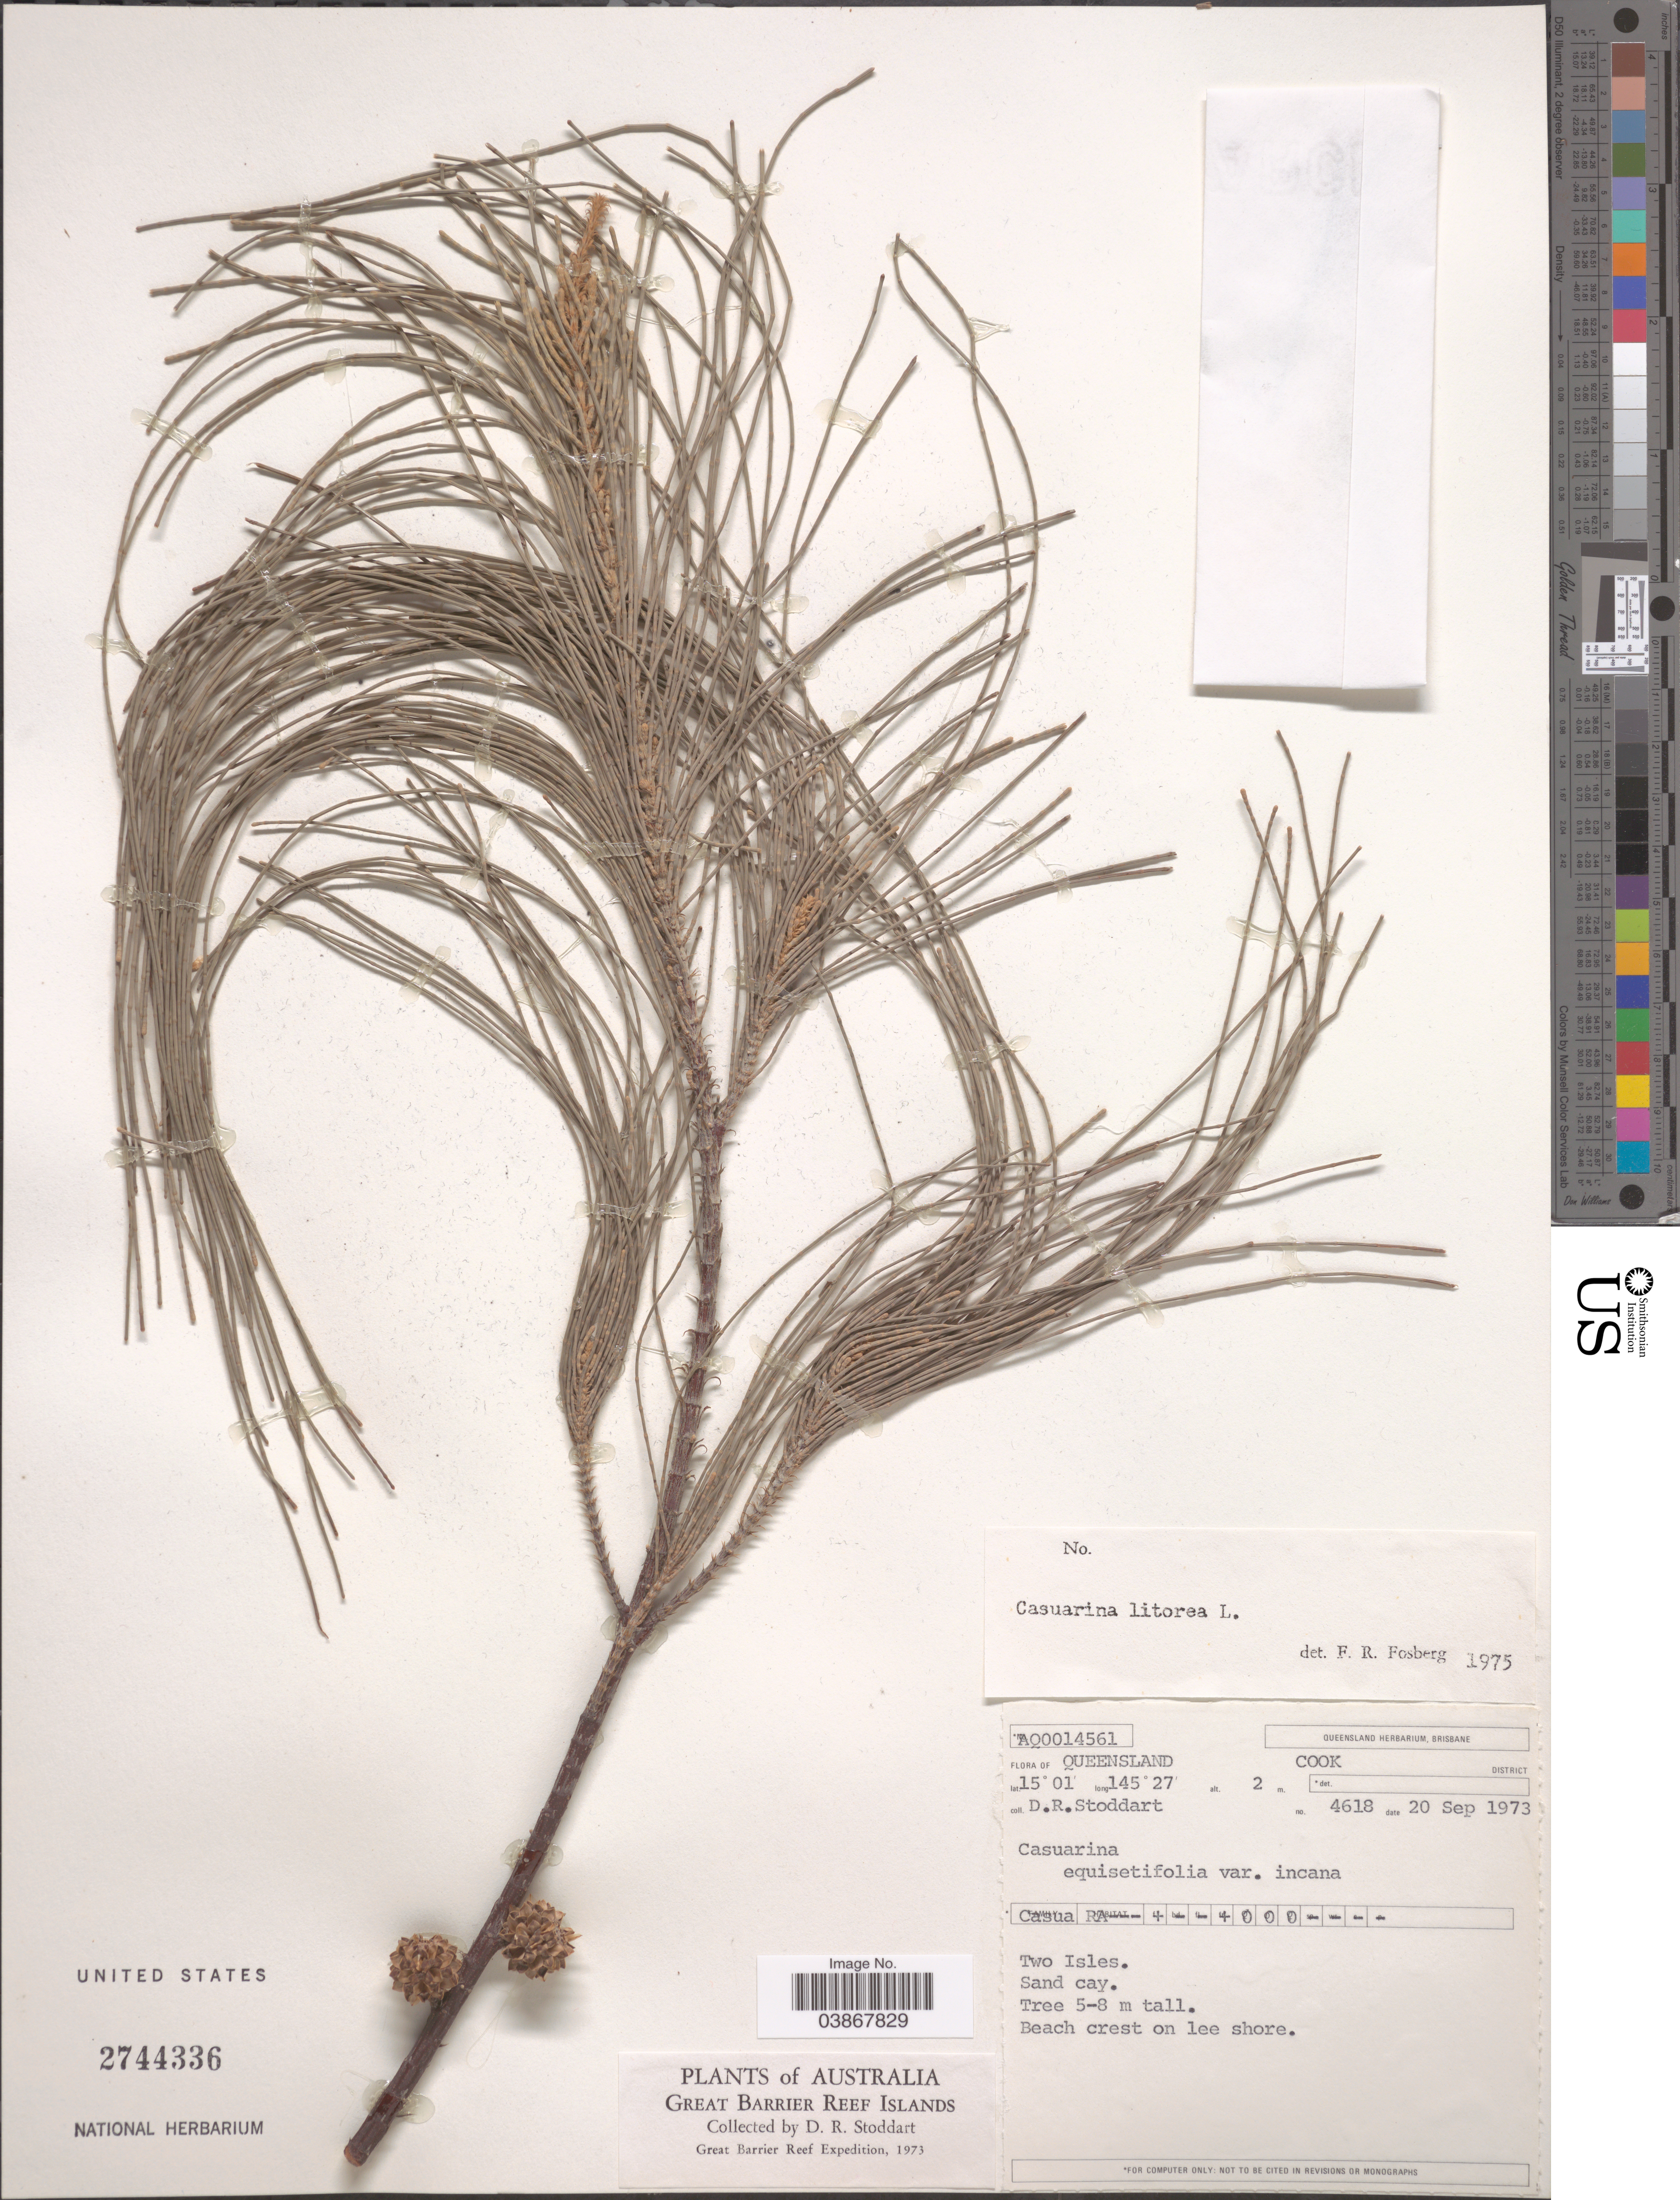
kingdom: Plantae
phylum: Tracheophyta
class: Magnoliopsida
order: Fagales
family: Casuarinaceae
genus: Casuarina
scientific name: Casuarina equisetifolia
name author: L.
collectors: D. R. Stoddart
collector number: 4618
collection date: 1973-09-20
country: Australia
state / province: Queensland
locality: Cook District. Two Isles. Great Barrier Reef Islands.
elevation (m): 2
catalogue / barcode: US 2744336